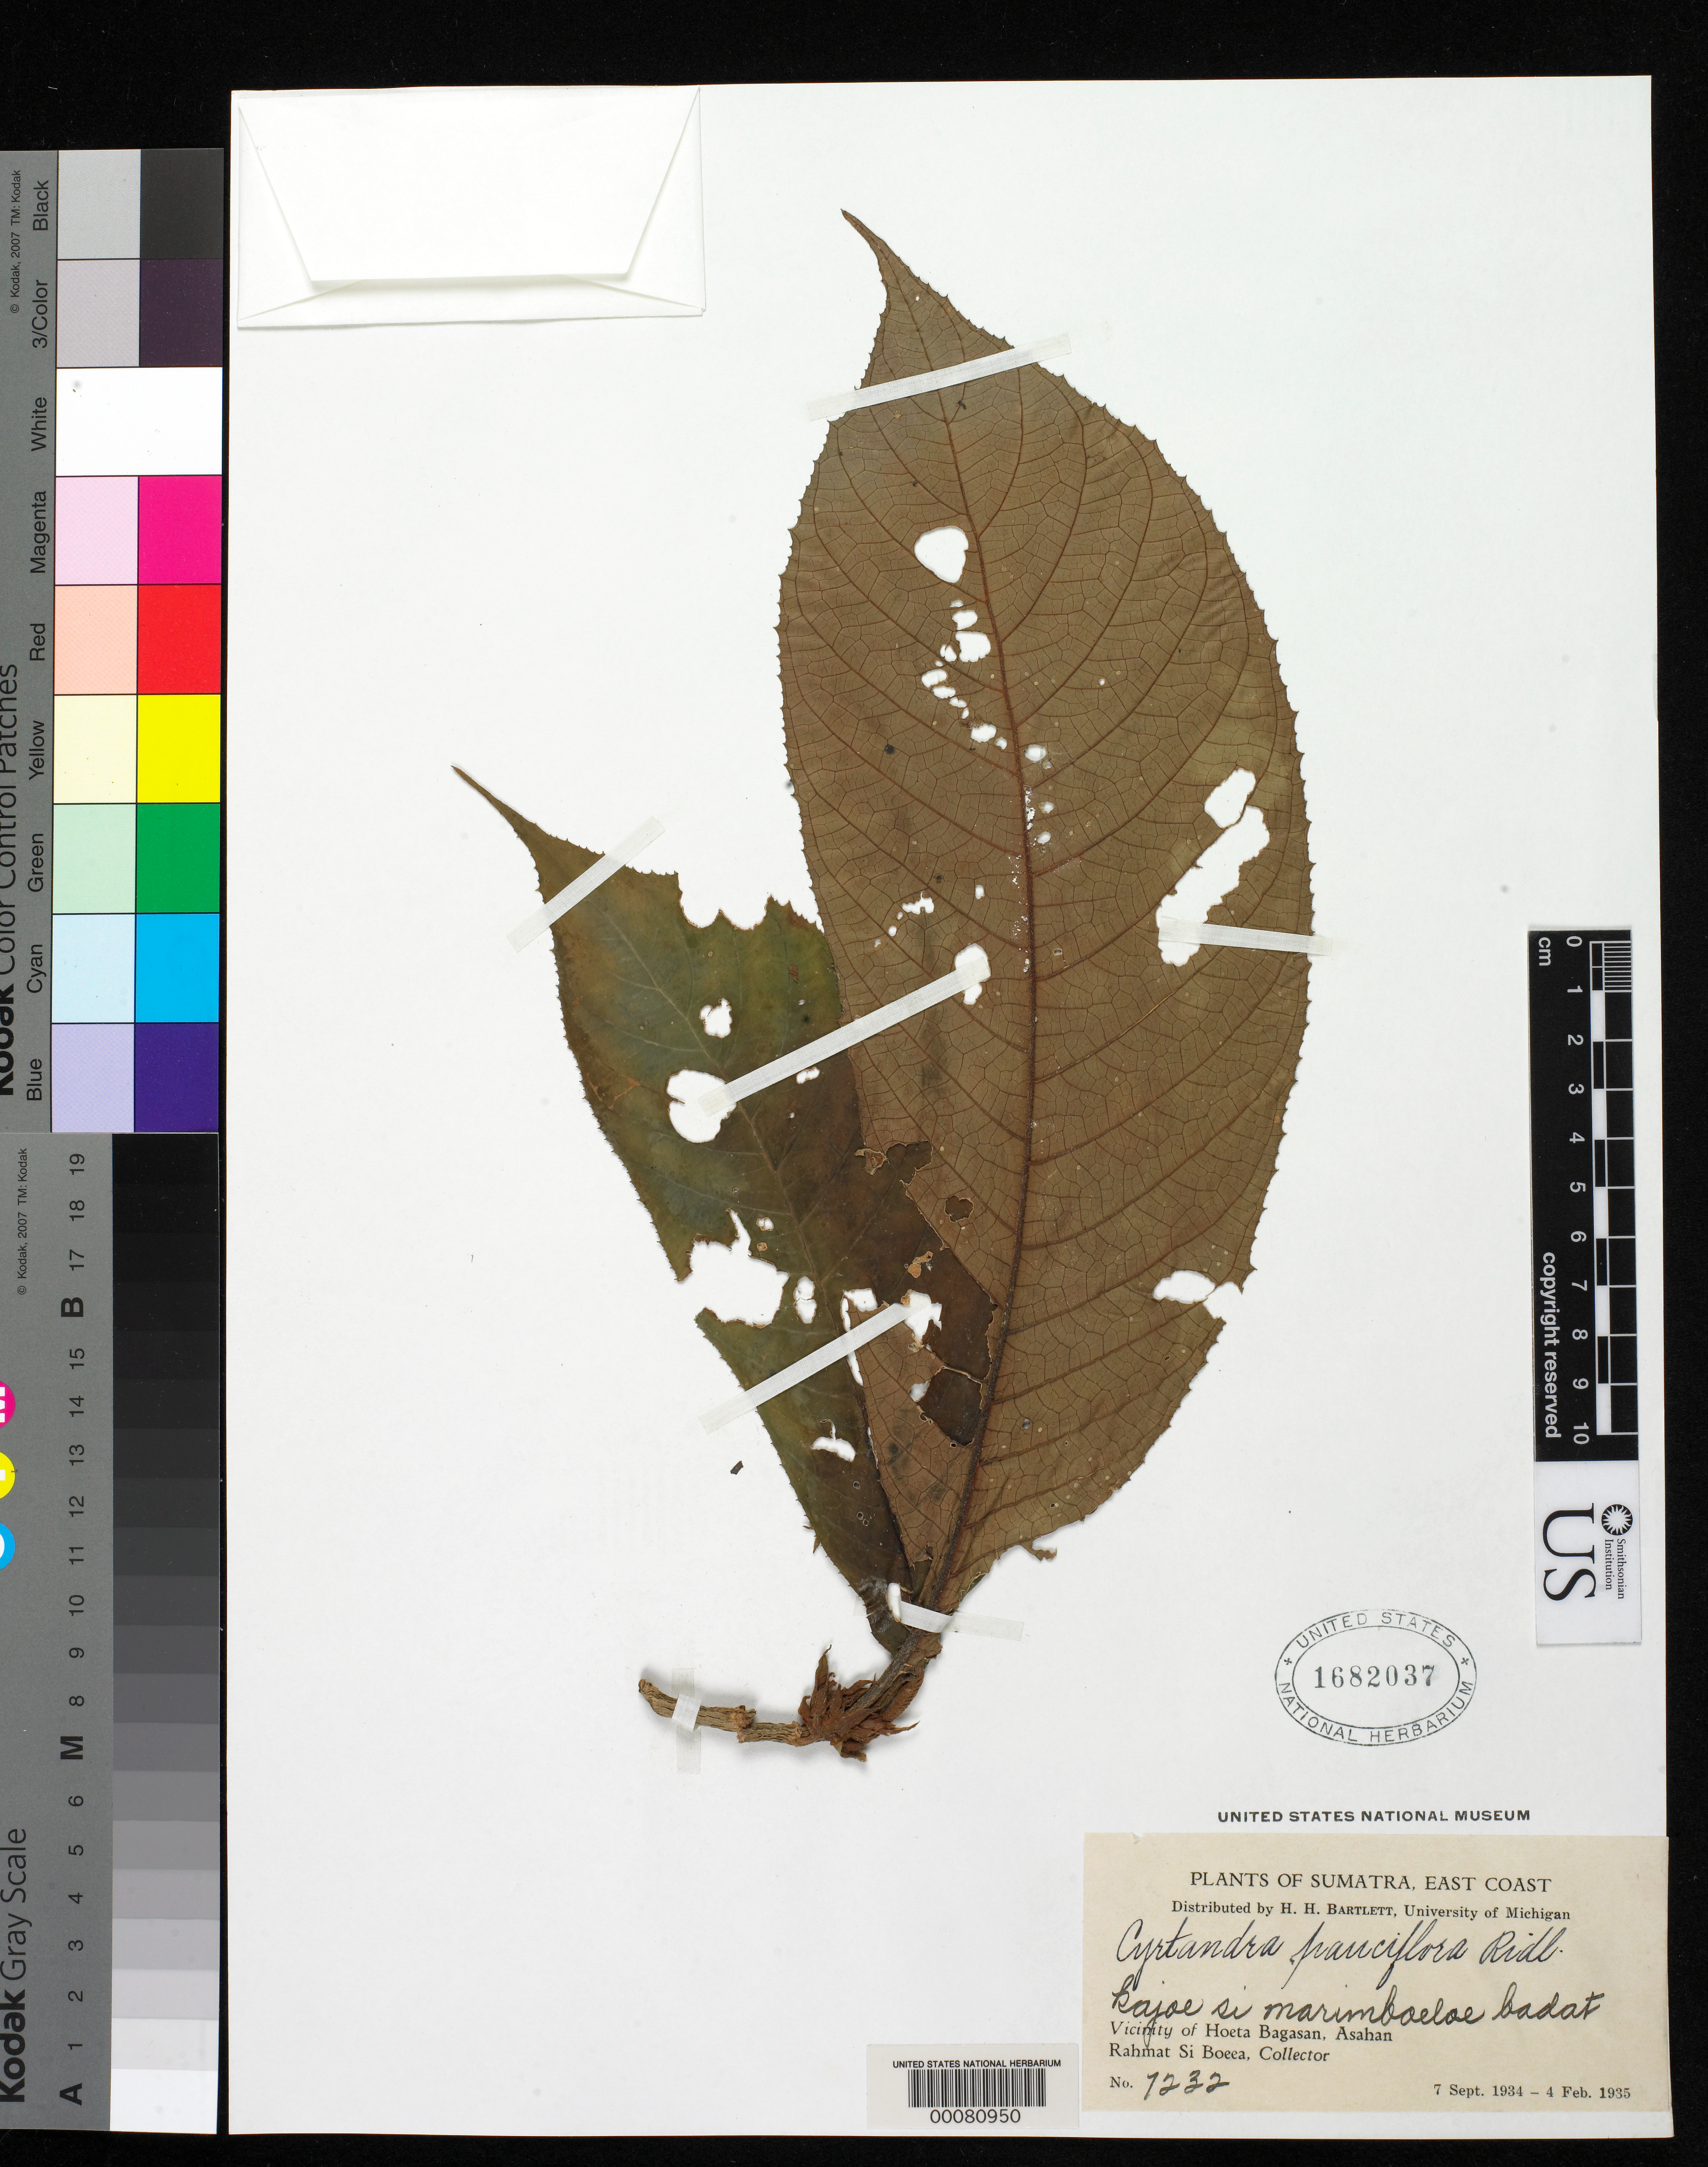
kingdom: Plantae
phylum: Tracheophyta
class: Magnoliopsida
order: Lamiales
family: Gesneriaceae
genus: Cyrtandra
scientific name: Cyrtandra pauciflora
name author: Ridl.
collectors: Rahmat Si Boeea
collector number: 1232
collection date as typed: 1934-1935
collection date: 1934/1935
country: Indonesia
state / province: Sumatra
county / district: Sumatera Utara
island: Sumatra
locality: (East coast) vicinity of hoeta bagasan, asahan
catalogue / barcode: US 1682037